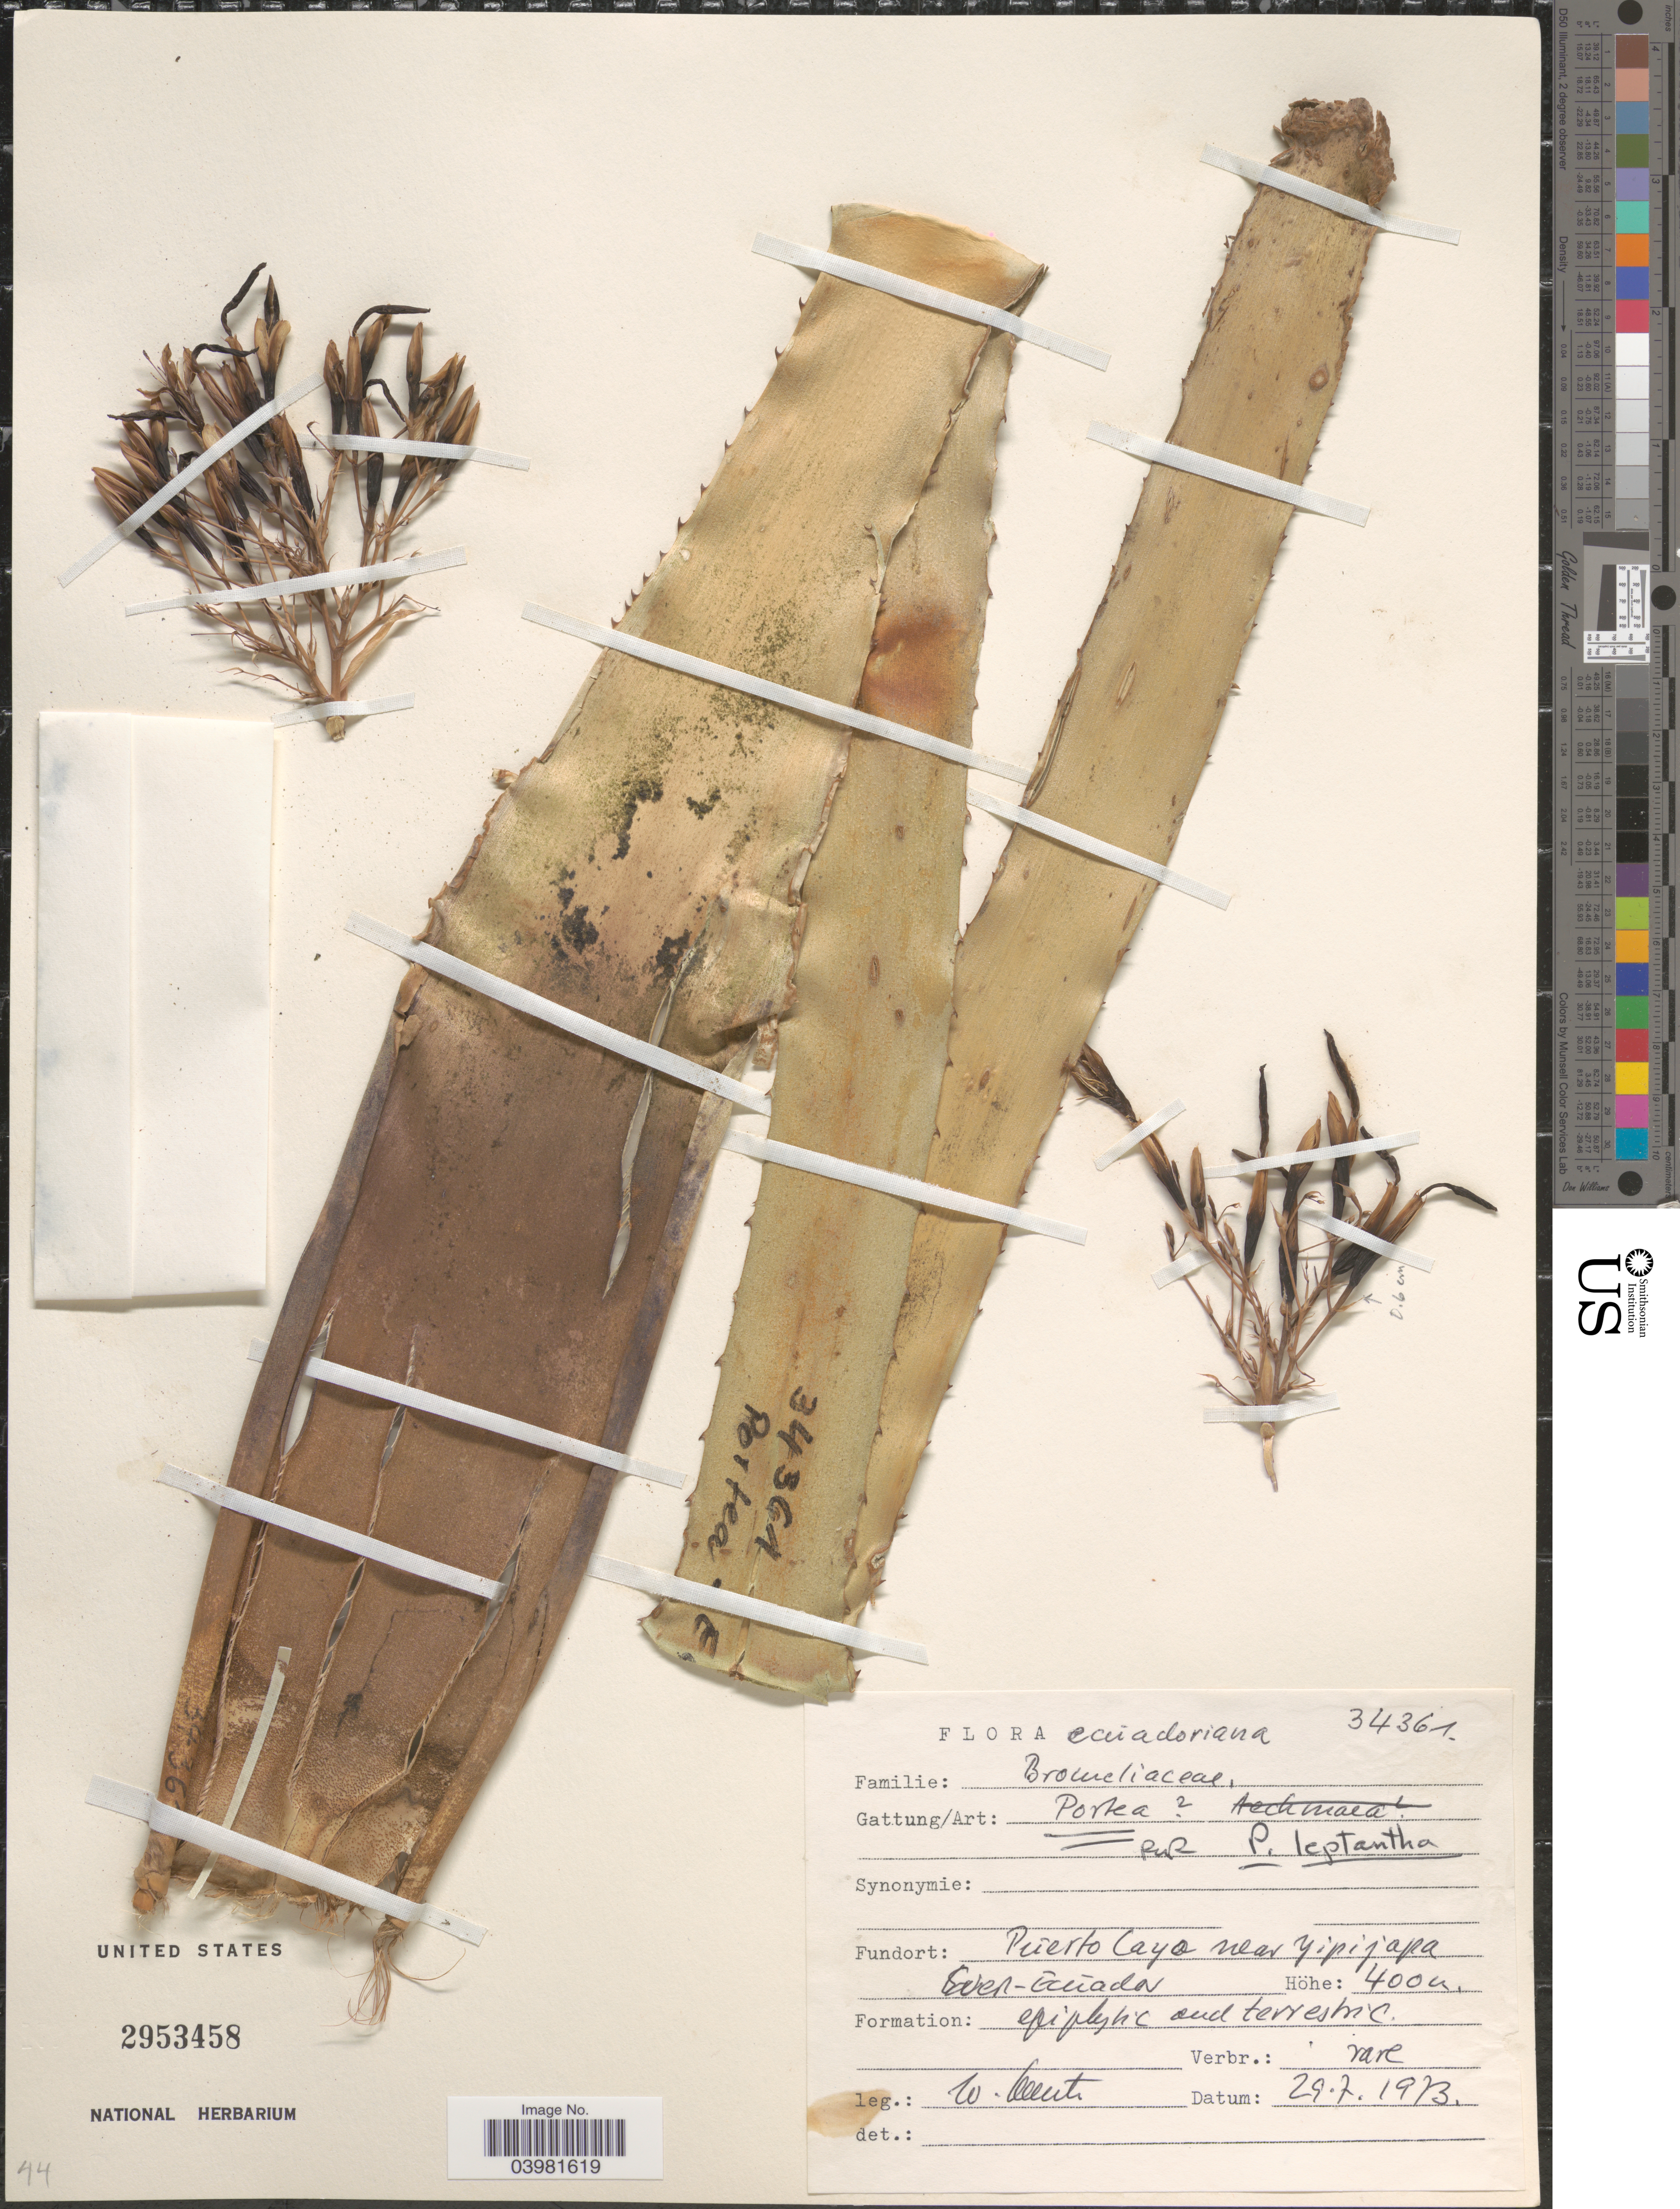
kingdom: Plantae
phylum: Tracheophyta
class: Liliopsida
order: Poales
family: Bromeliaceae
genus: Portea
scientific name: Portea leptantha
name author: Harms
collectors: W. Rauh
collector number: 34361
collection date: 1973-07-29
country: Ecuador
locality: Puerto Caya near Yipijapa. over [interpreted] Ecuador.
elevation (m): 400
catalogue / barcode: US 2953458